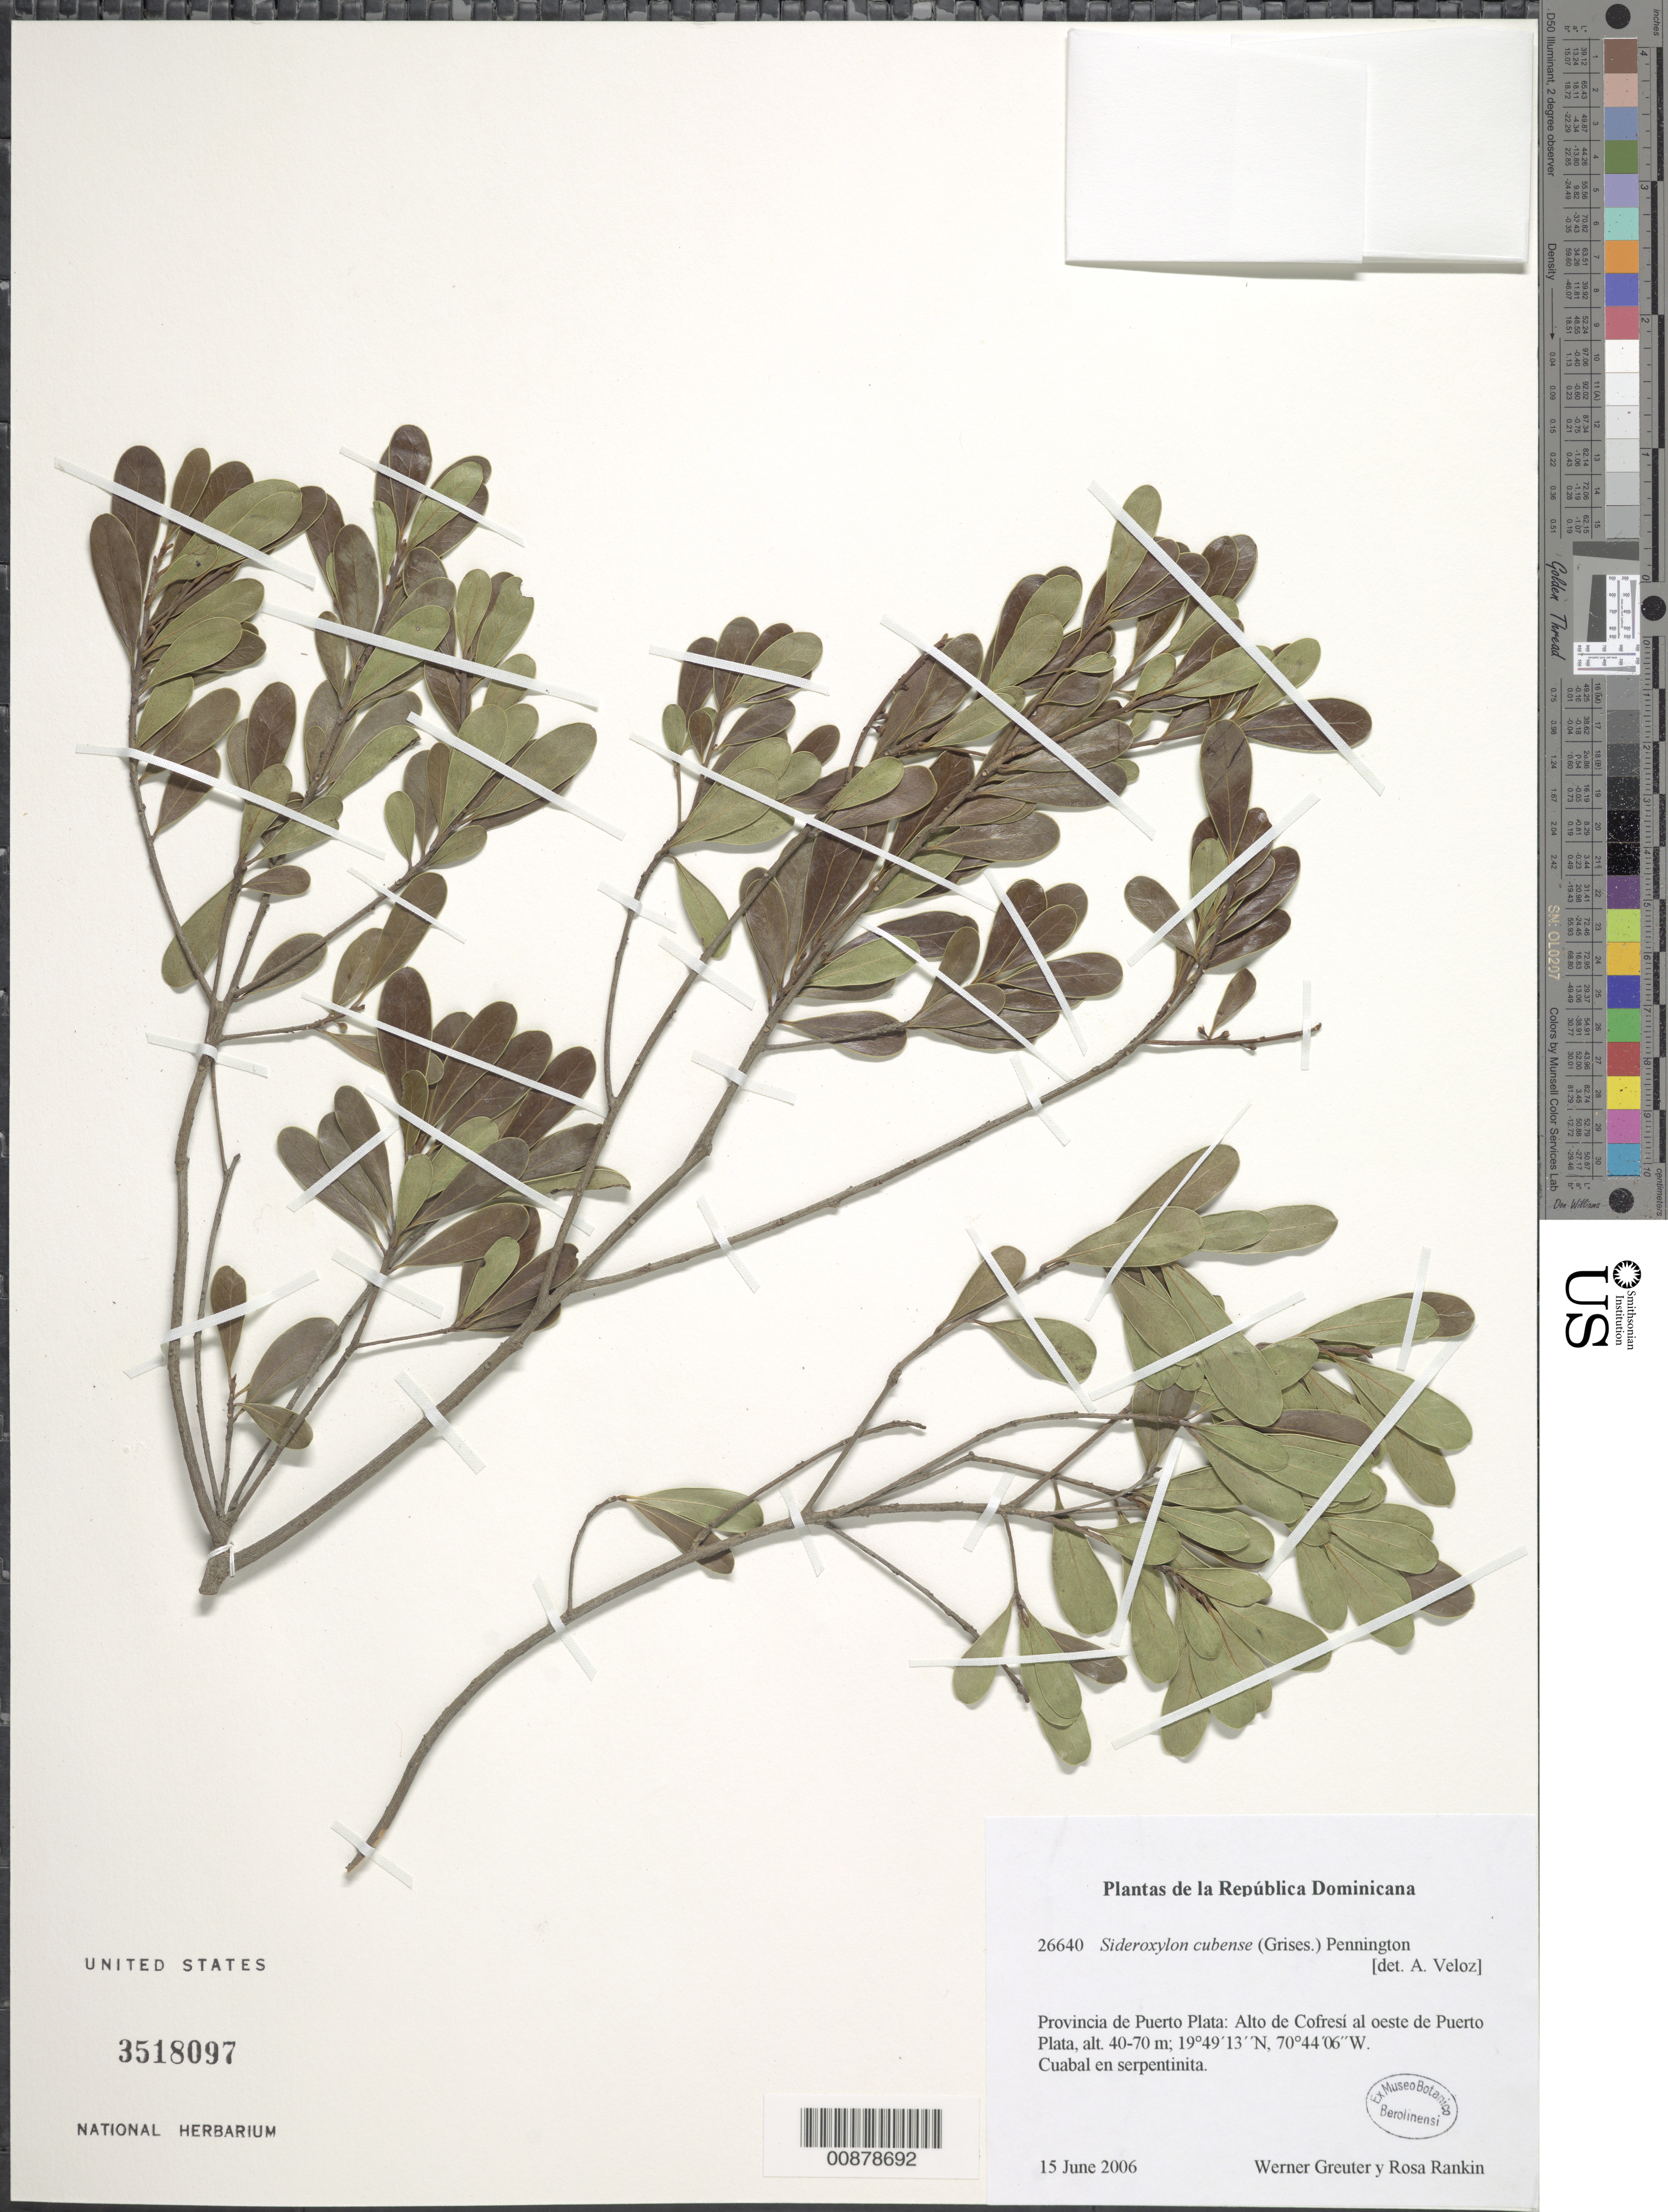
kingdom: Plantae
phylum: Tracheophyta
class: Magnoliopsida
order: Ericales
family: Sapotaceae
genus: Sideroxylon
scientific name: Sideroxylon cubense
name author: (Griseb.) T.D. Penn.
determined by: Veloz, A.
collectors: W. Greuter & R. Rankin Rodriguez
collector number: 26640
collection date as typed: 15 Jun 2006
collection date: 2006-06-15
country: Dominican Republic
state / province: Puerto Plata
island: Hispaniola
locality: Alto de Cofresí al oeste de Puerto Plata.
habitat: Cuabal en serpentinita.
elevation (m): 40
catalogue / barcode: US 3518097